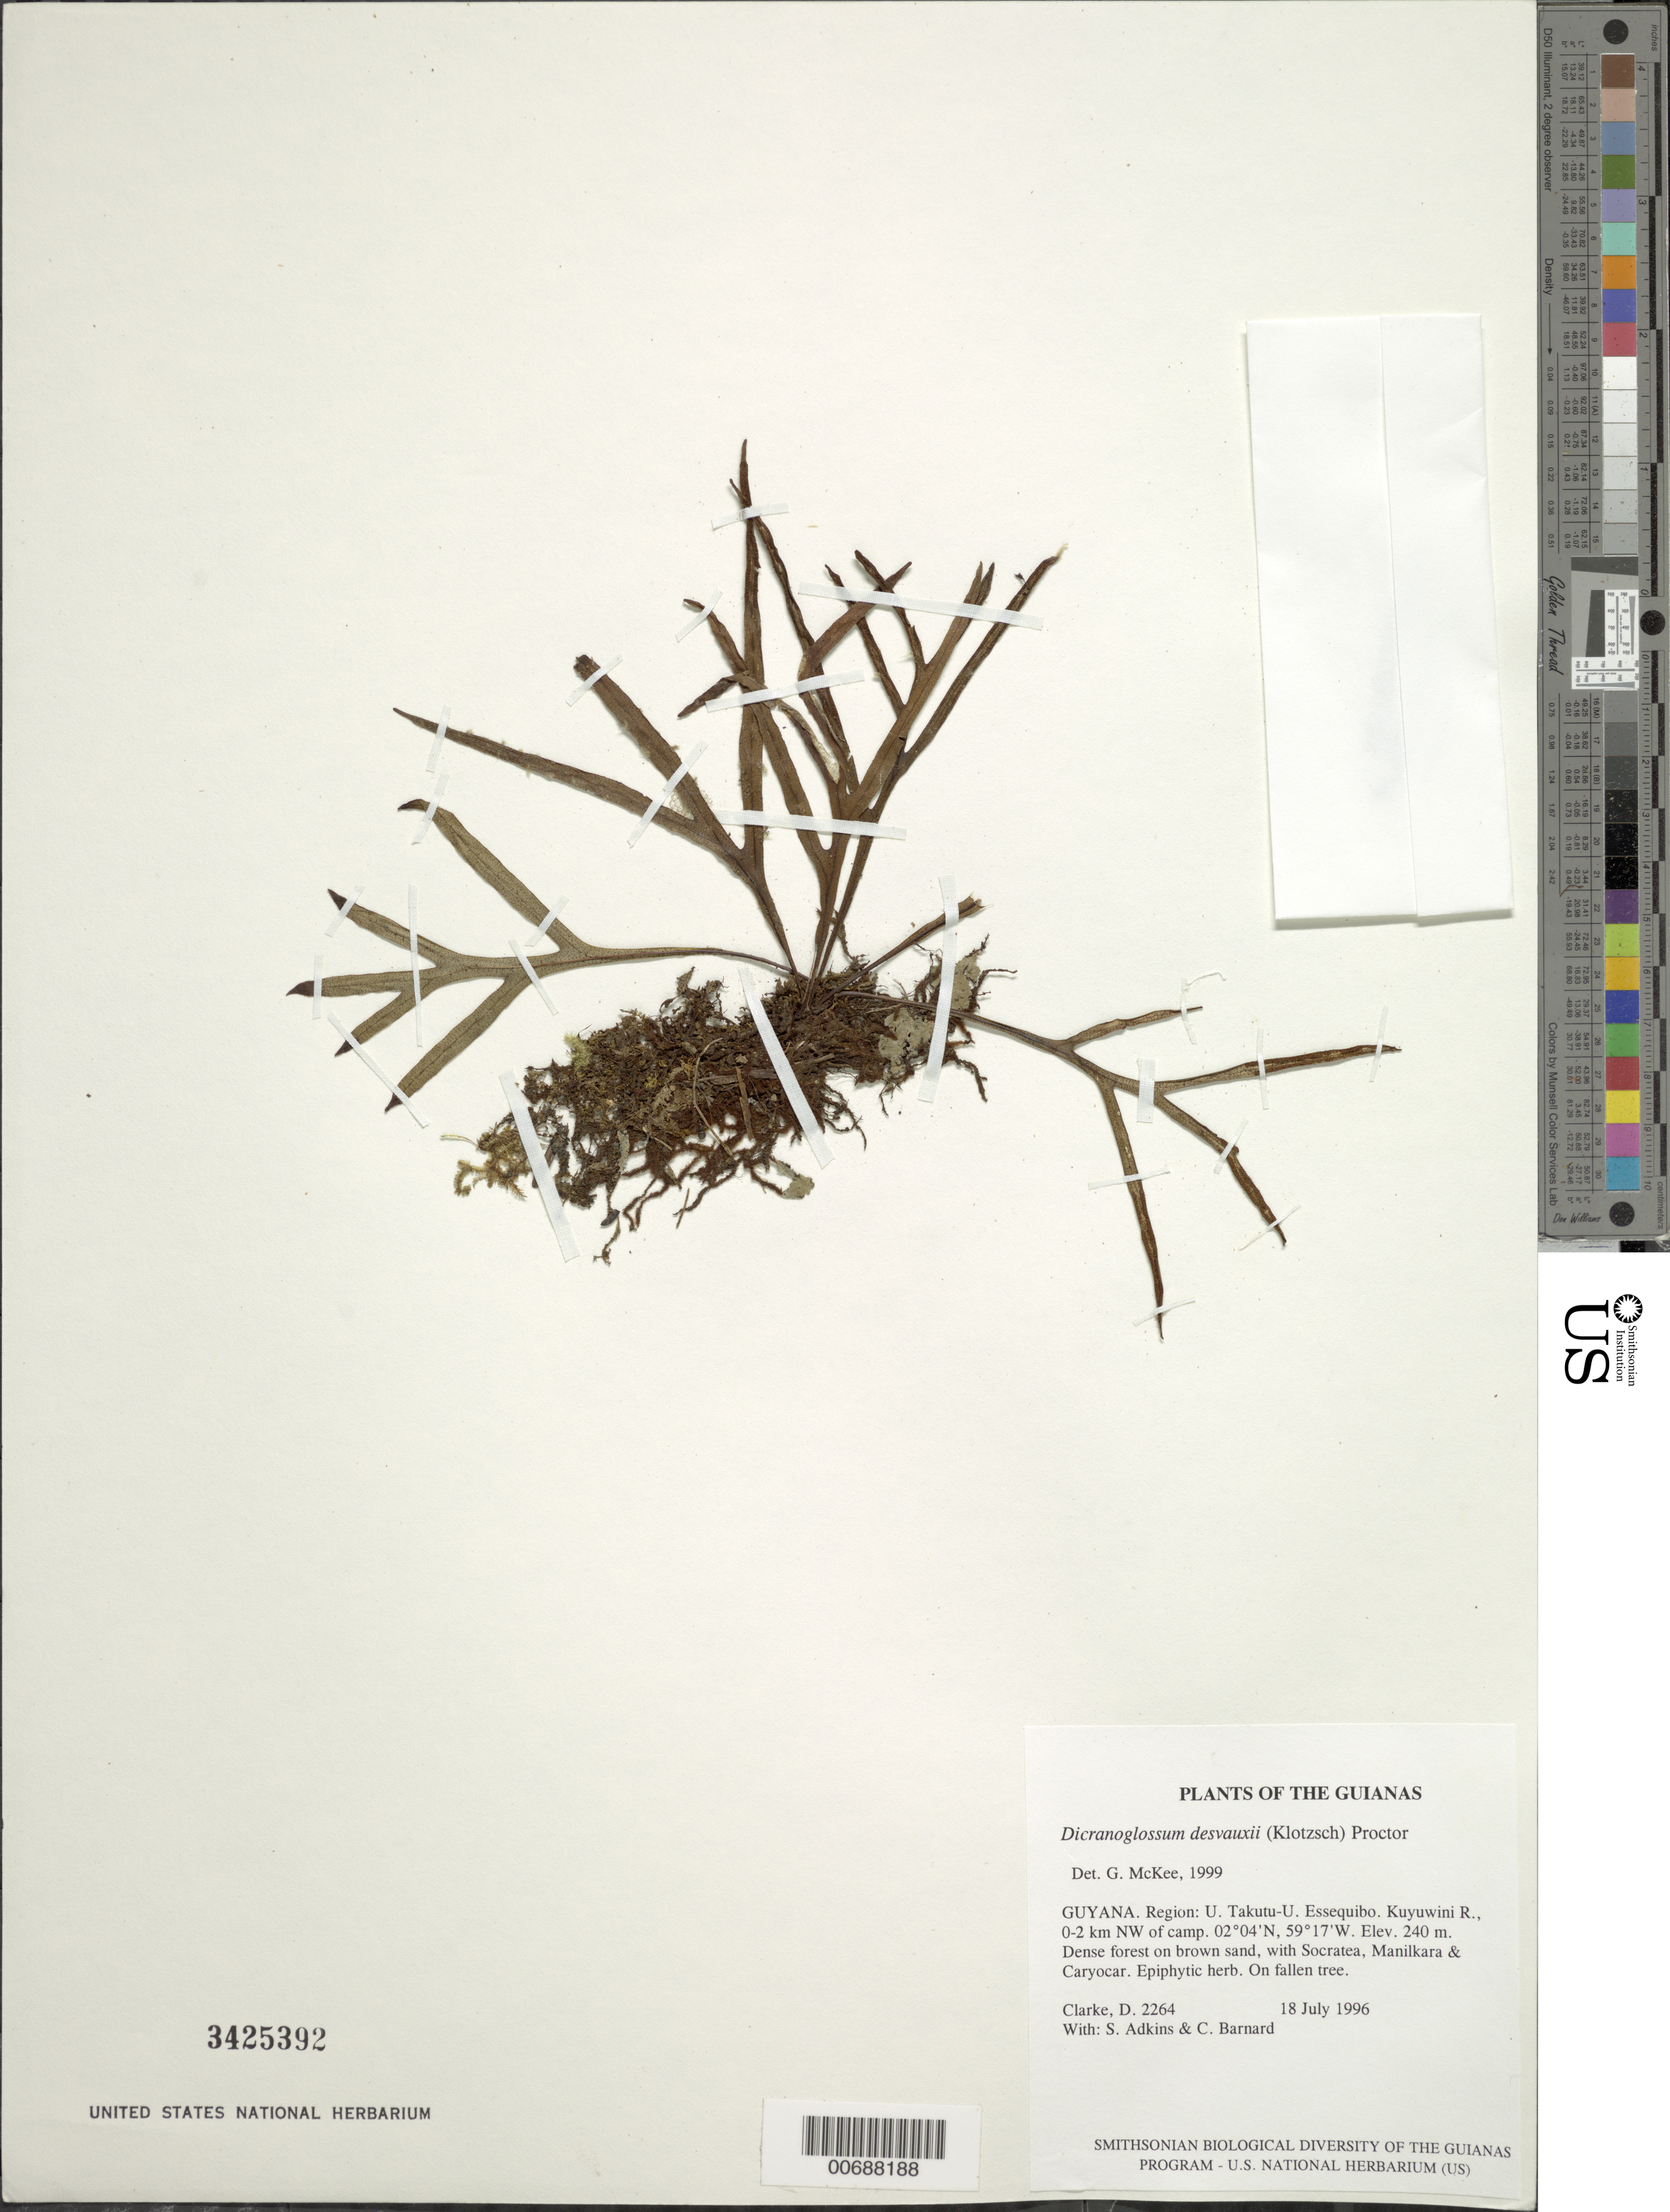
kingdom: Plantae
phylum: Tracheophyta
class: Polypodiopsida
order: Polypodiales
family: Polypodiaceae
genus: Pleopeltis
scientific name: Pleopeltis desvauxii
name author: (Klotzsch) Salino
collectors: H. D. Clarke, S. Adkins & C. Bernard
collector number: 2264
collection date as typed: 18 July 1996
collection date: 1996-07-18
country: Guyana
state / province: U. Takutu-U. Essequibo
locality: Kuyuwini R., 0-2 km NW of camp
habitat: Dense forest on brown sand, with Socratea, Manilkara & Caryocar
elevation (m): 240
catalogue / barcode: US 3425392